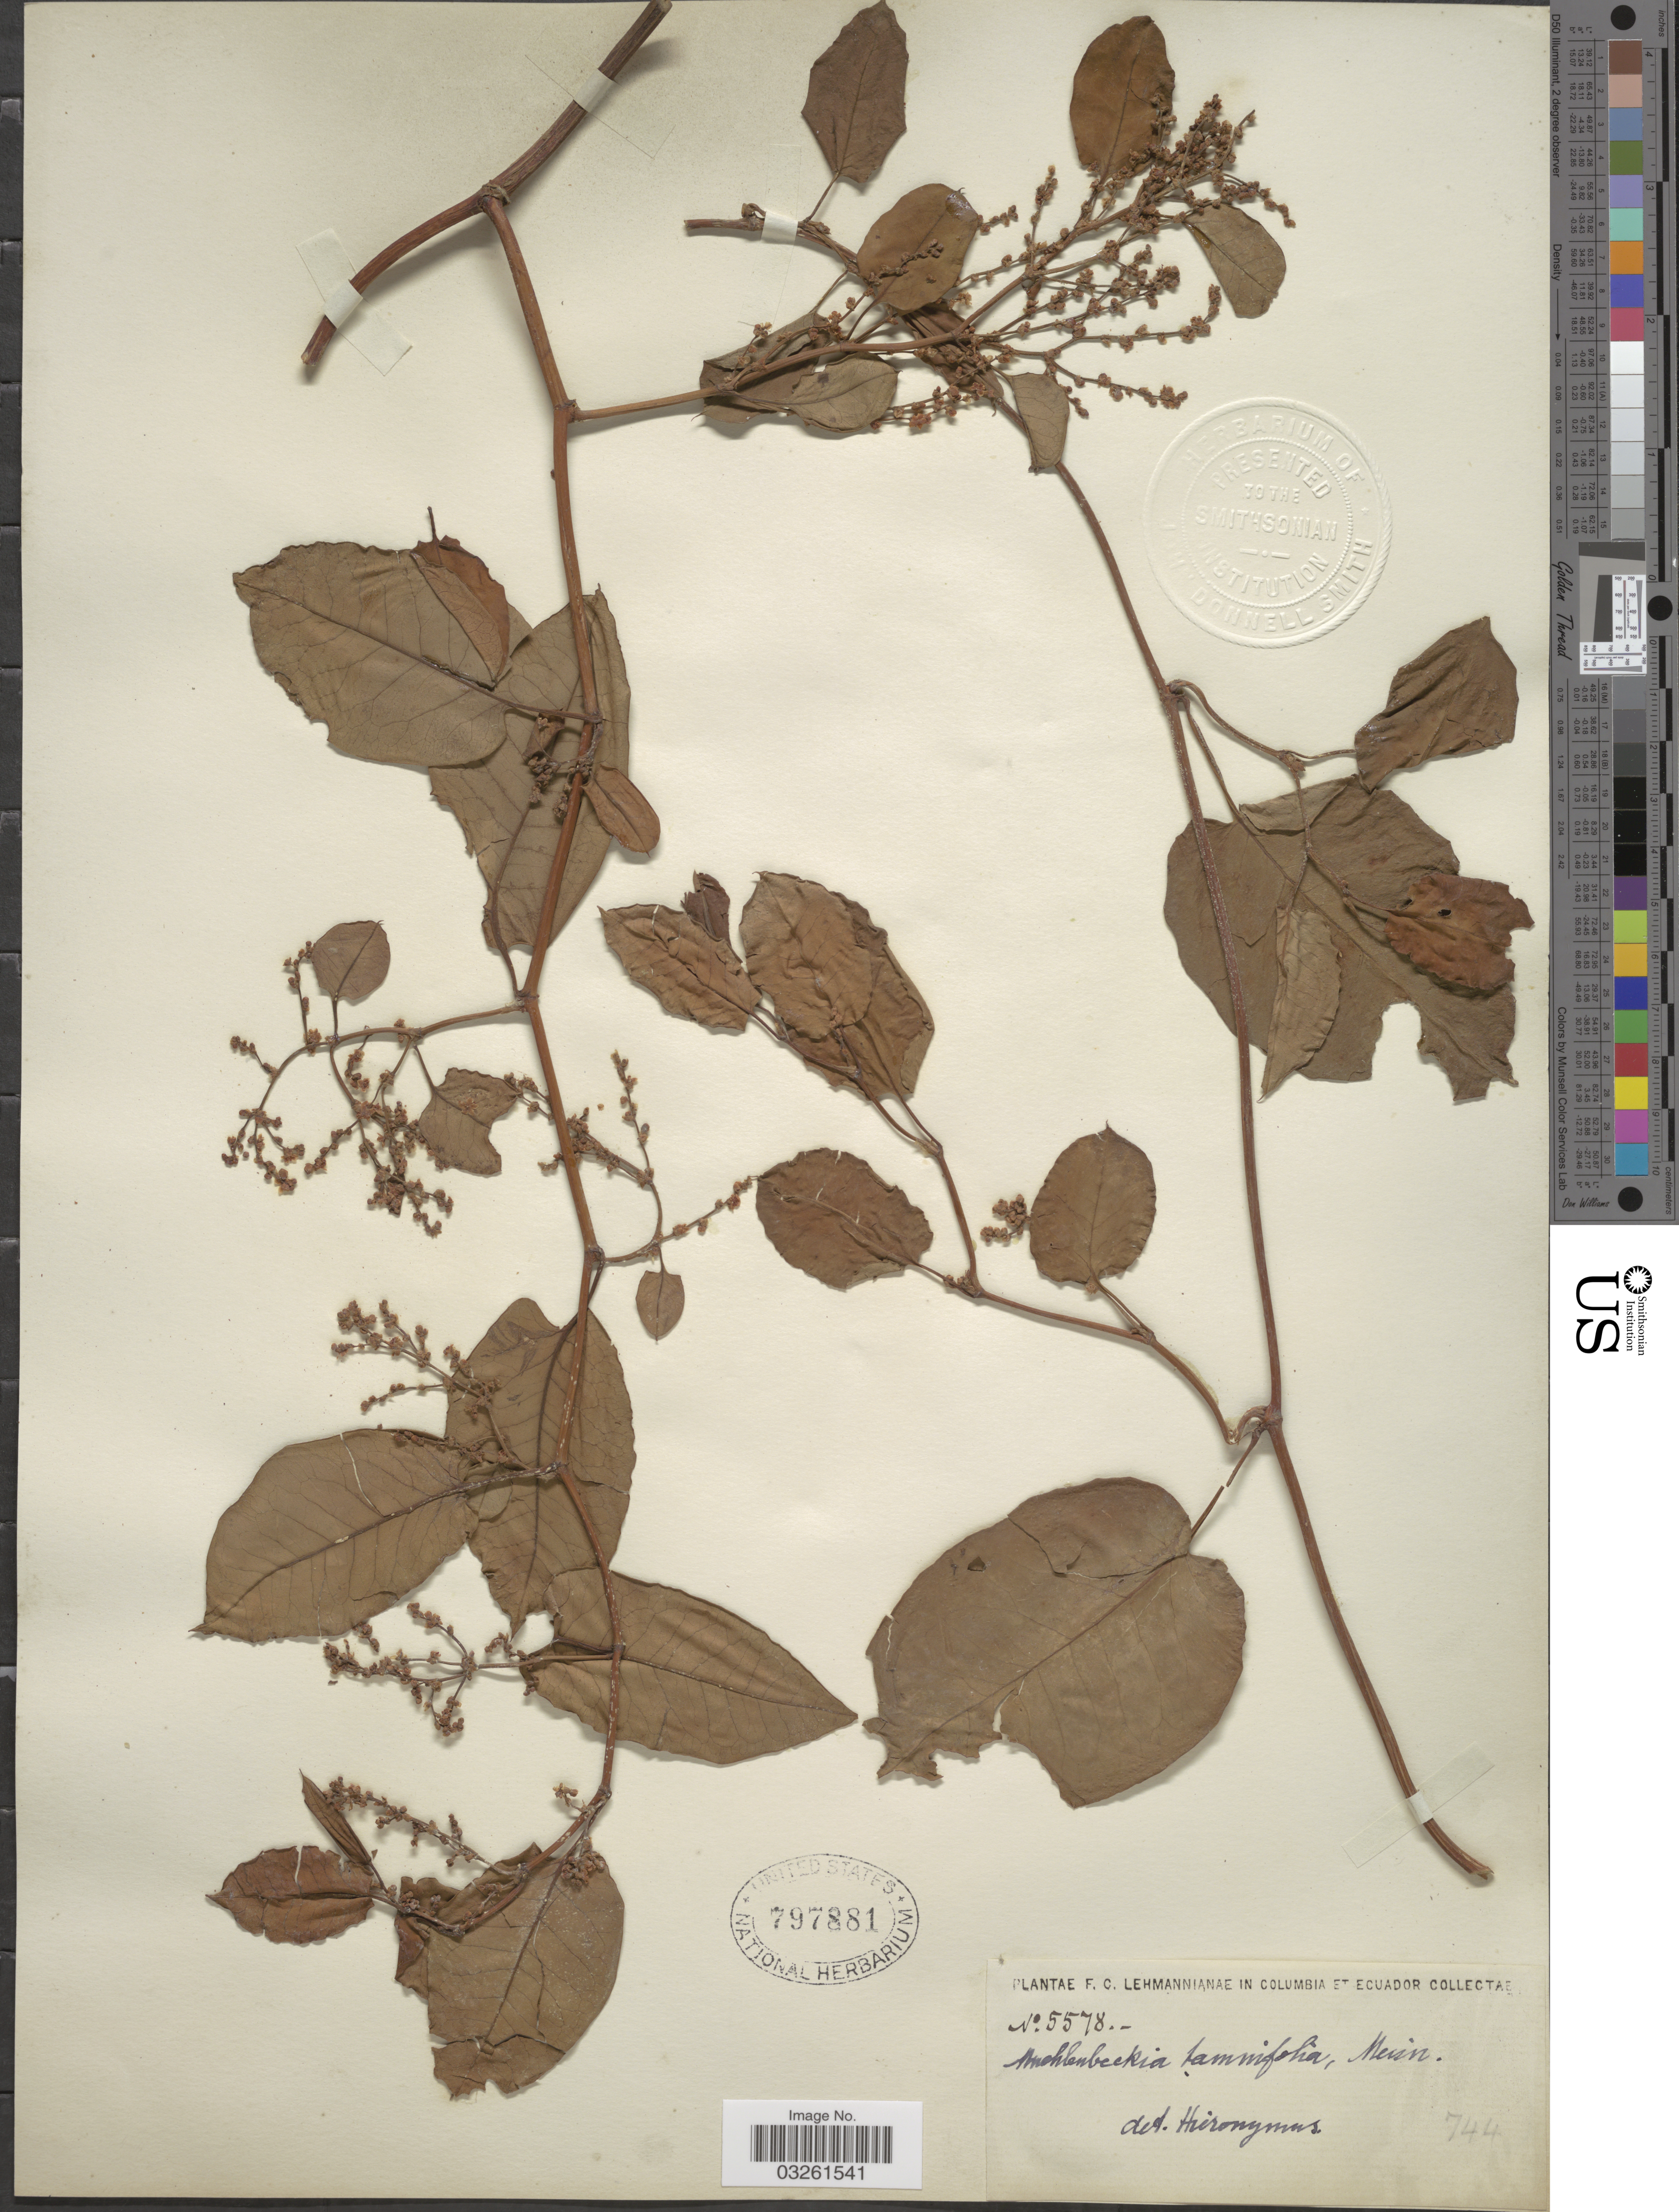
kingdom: Plantae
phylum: Tracheophyta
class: Magnoliopsida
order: Caryophyllales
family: Polygonaceae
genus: Muehlenbeckia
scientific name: Muehlenbeckia tamnifolia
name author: (Kunth) Meisn.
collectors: F. C. Lehmann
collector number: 5578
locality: Colombia et Ecuador.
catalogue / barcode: US 797881